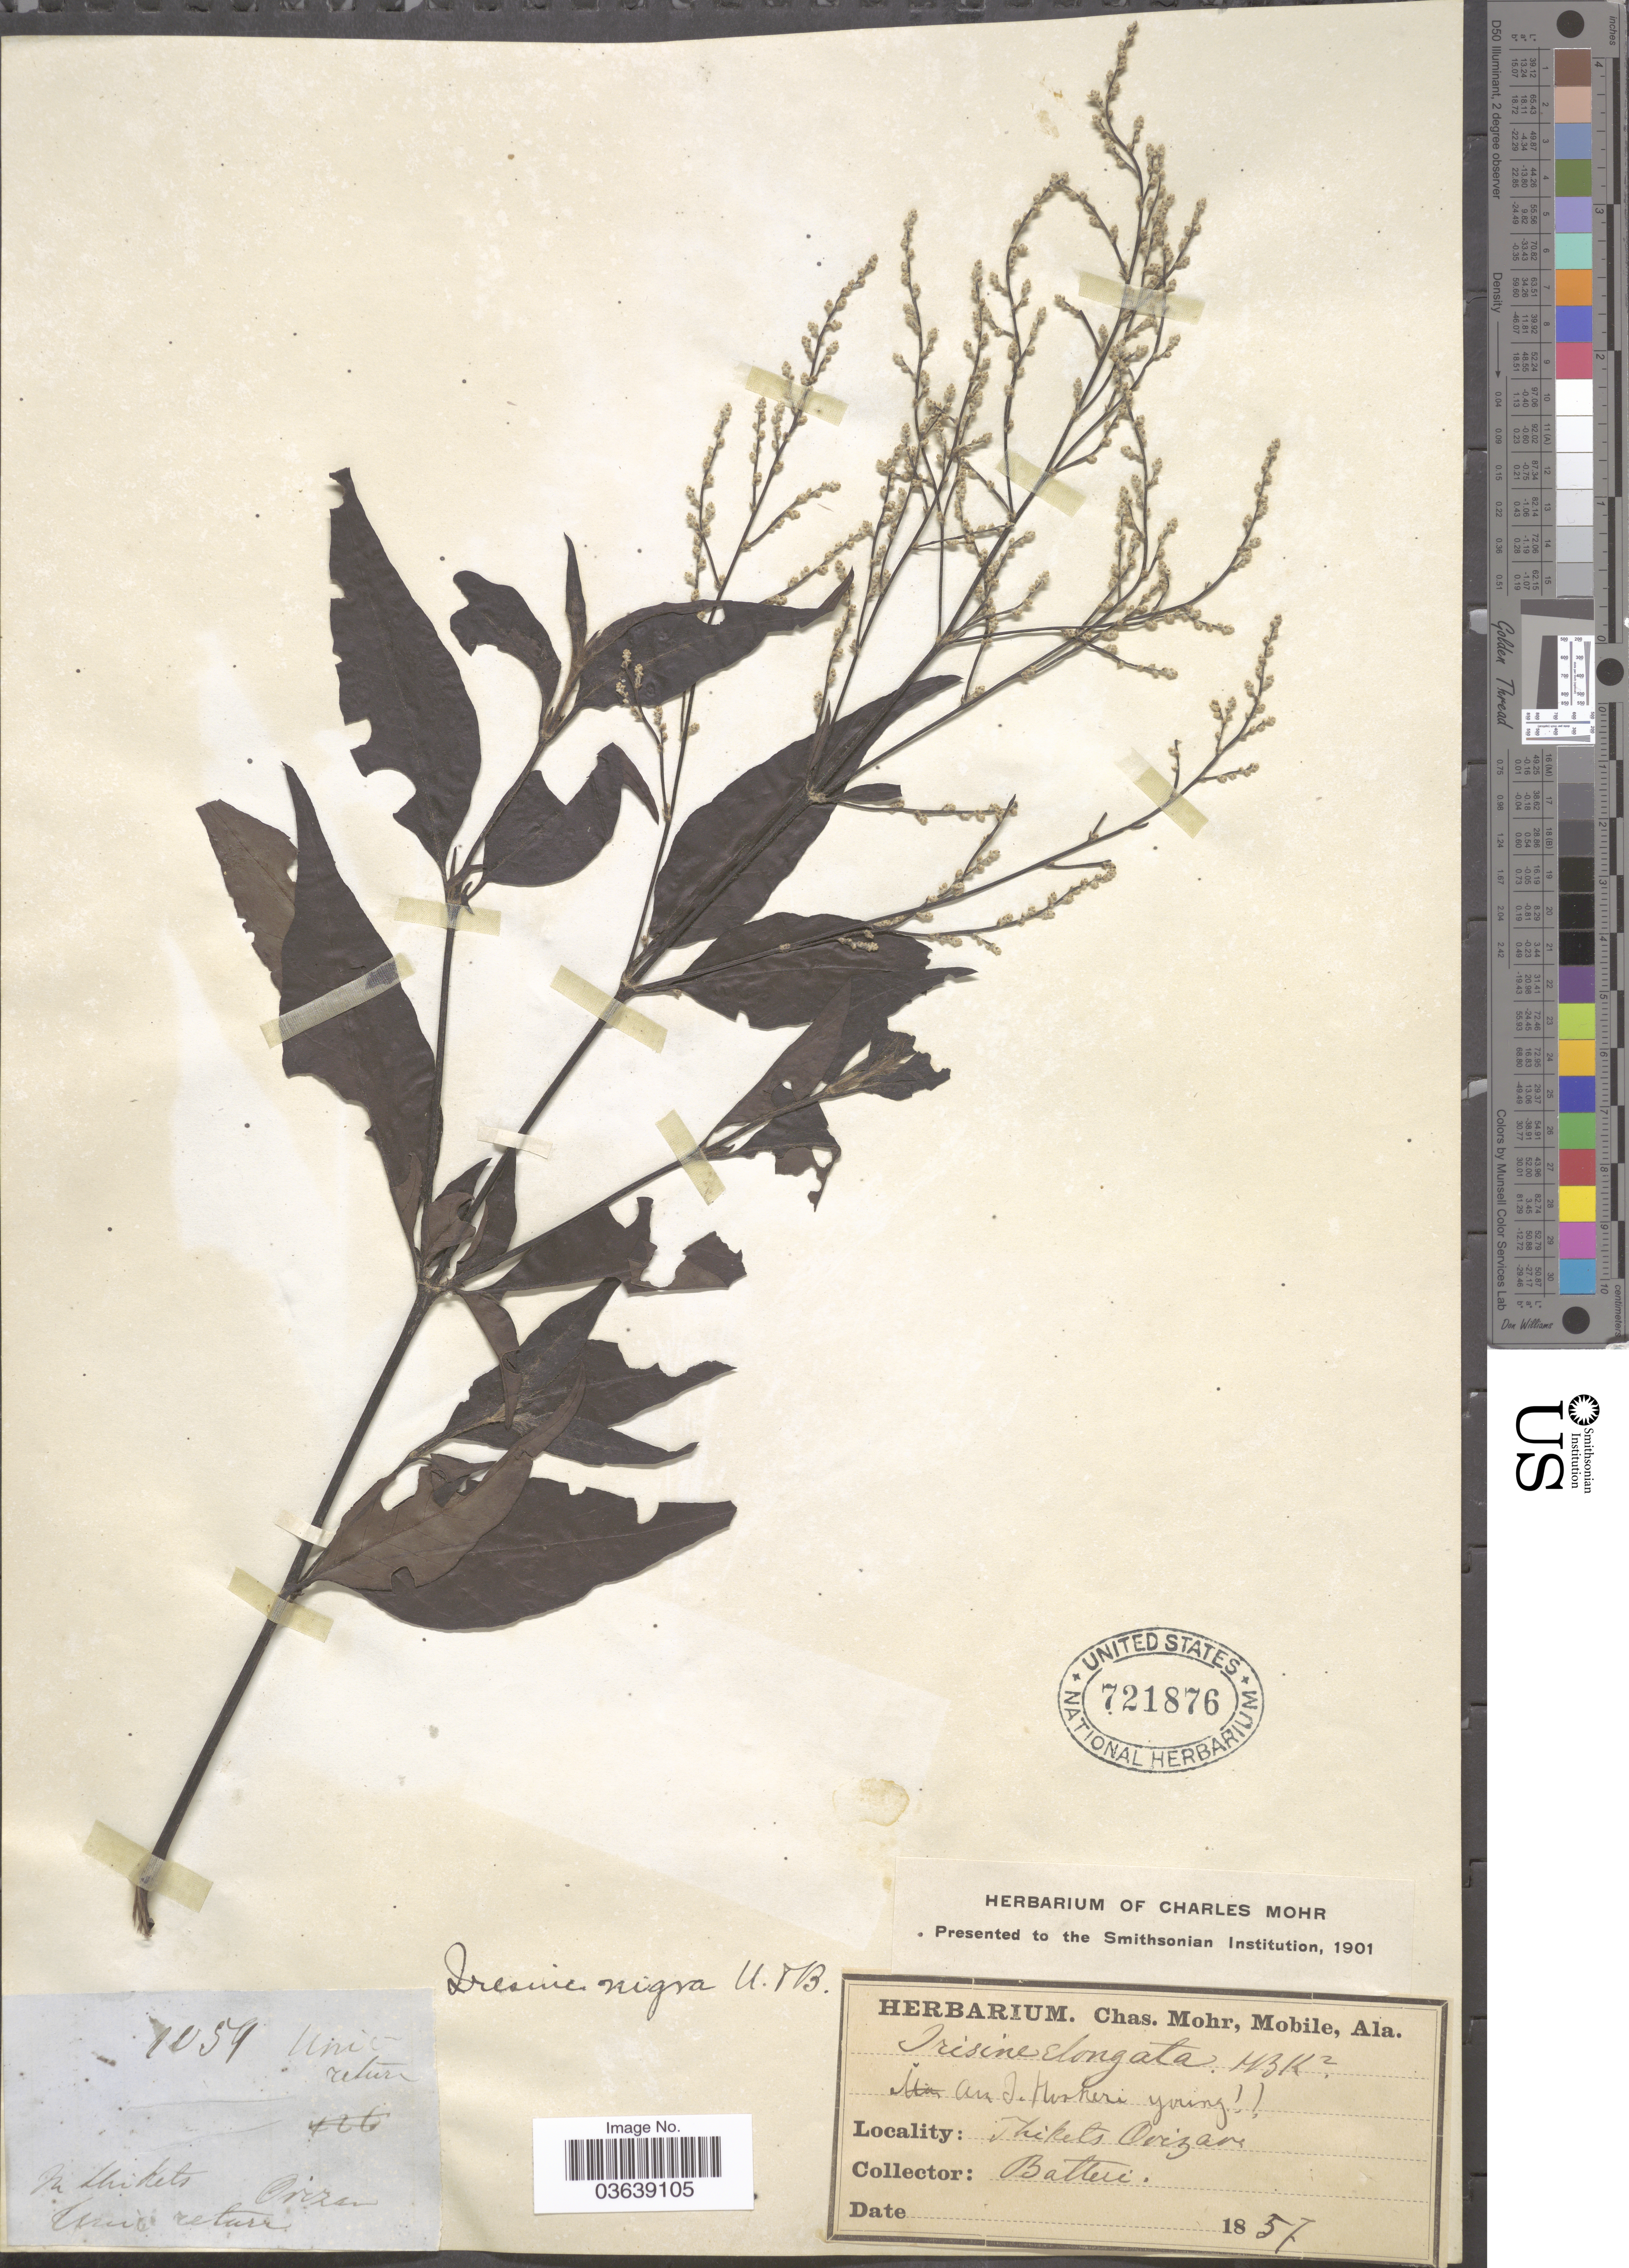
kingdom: Plantae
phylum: Tracheophyta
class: Magnoliopsida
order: Caryophyllales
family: Amaranthaceae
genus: Iresine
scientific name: Iresine nigra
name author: Uline & W.L. Bray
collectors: ex herb. C. Mohr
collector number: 1059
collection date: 1857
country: Mexico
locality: In thickets Orizava.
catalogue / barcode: US 721876